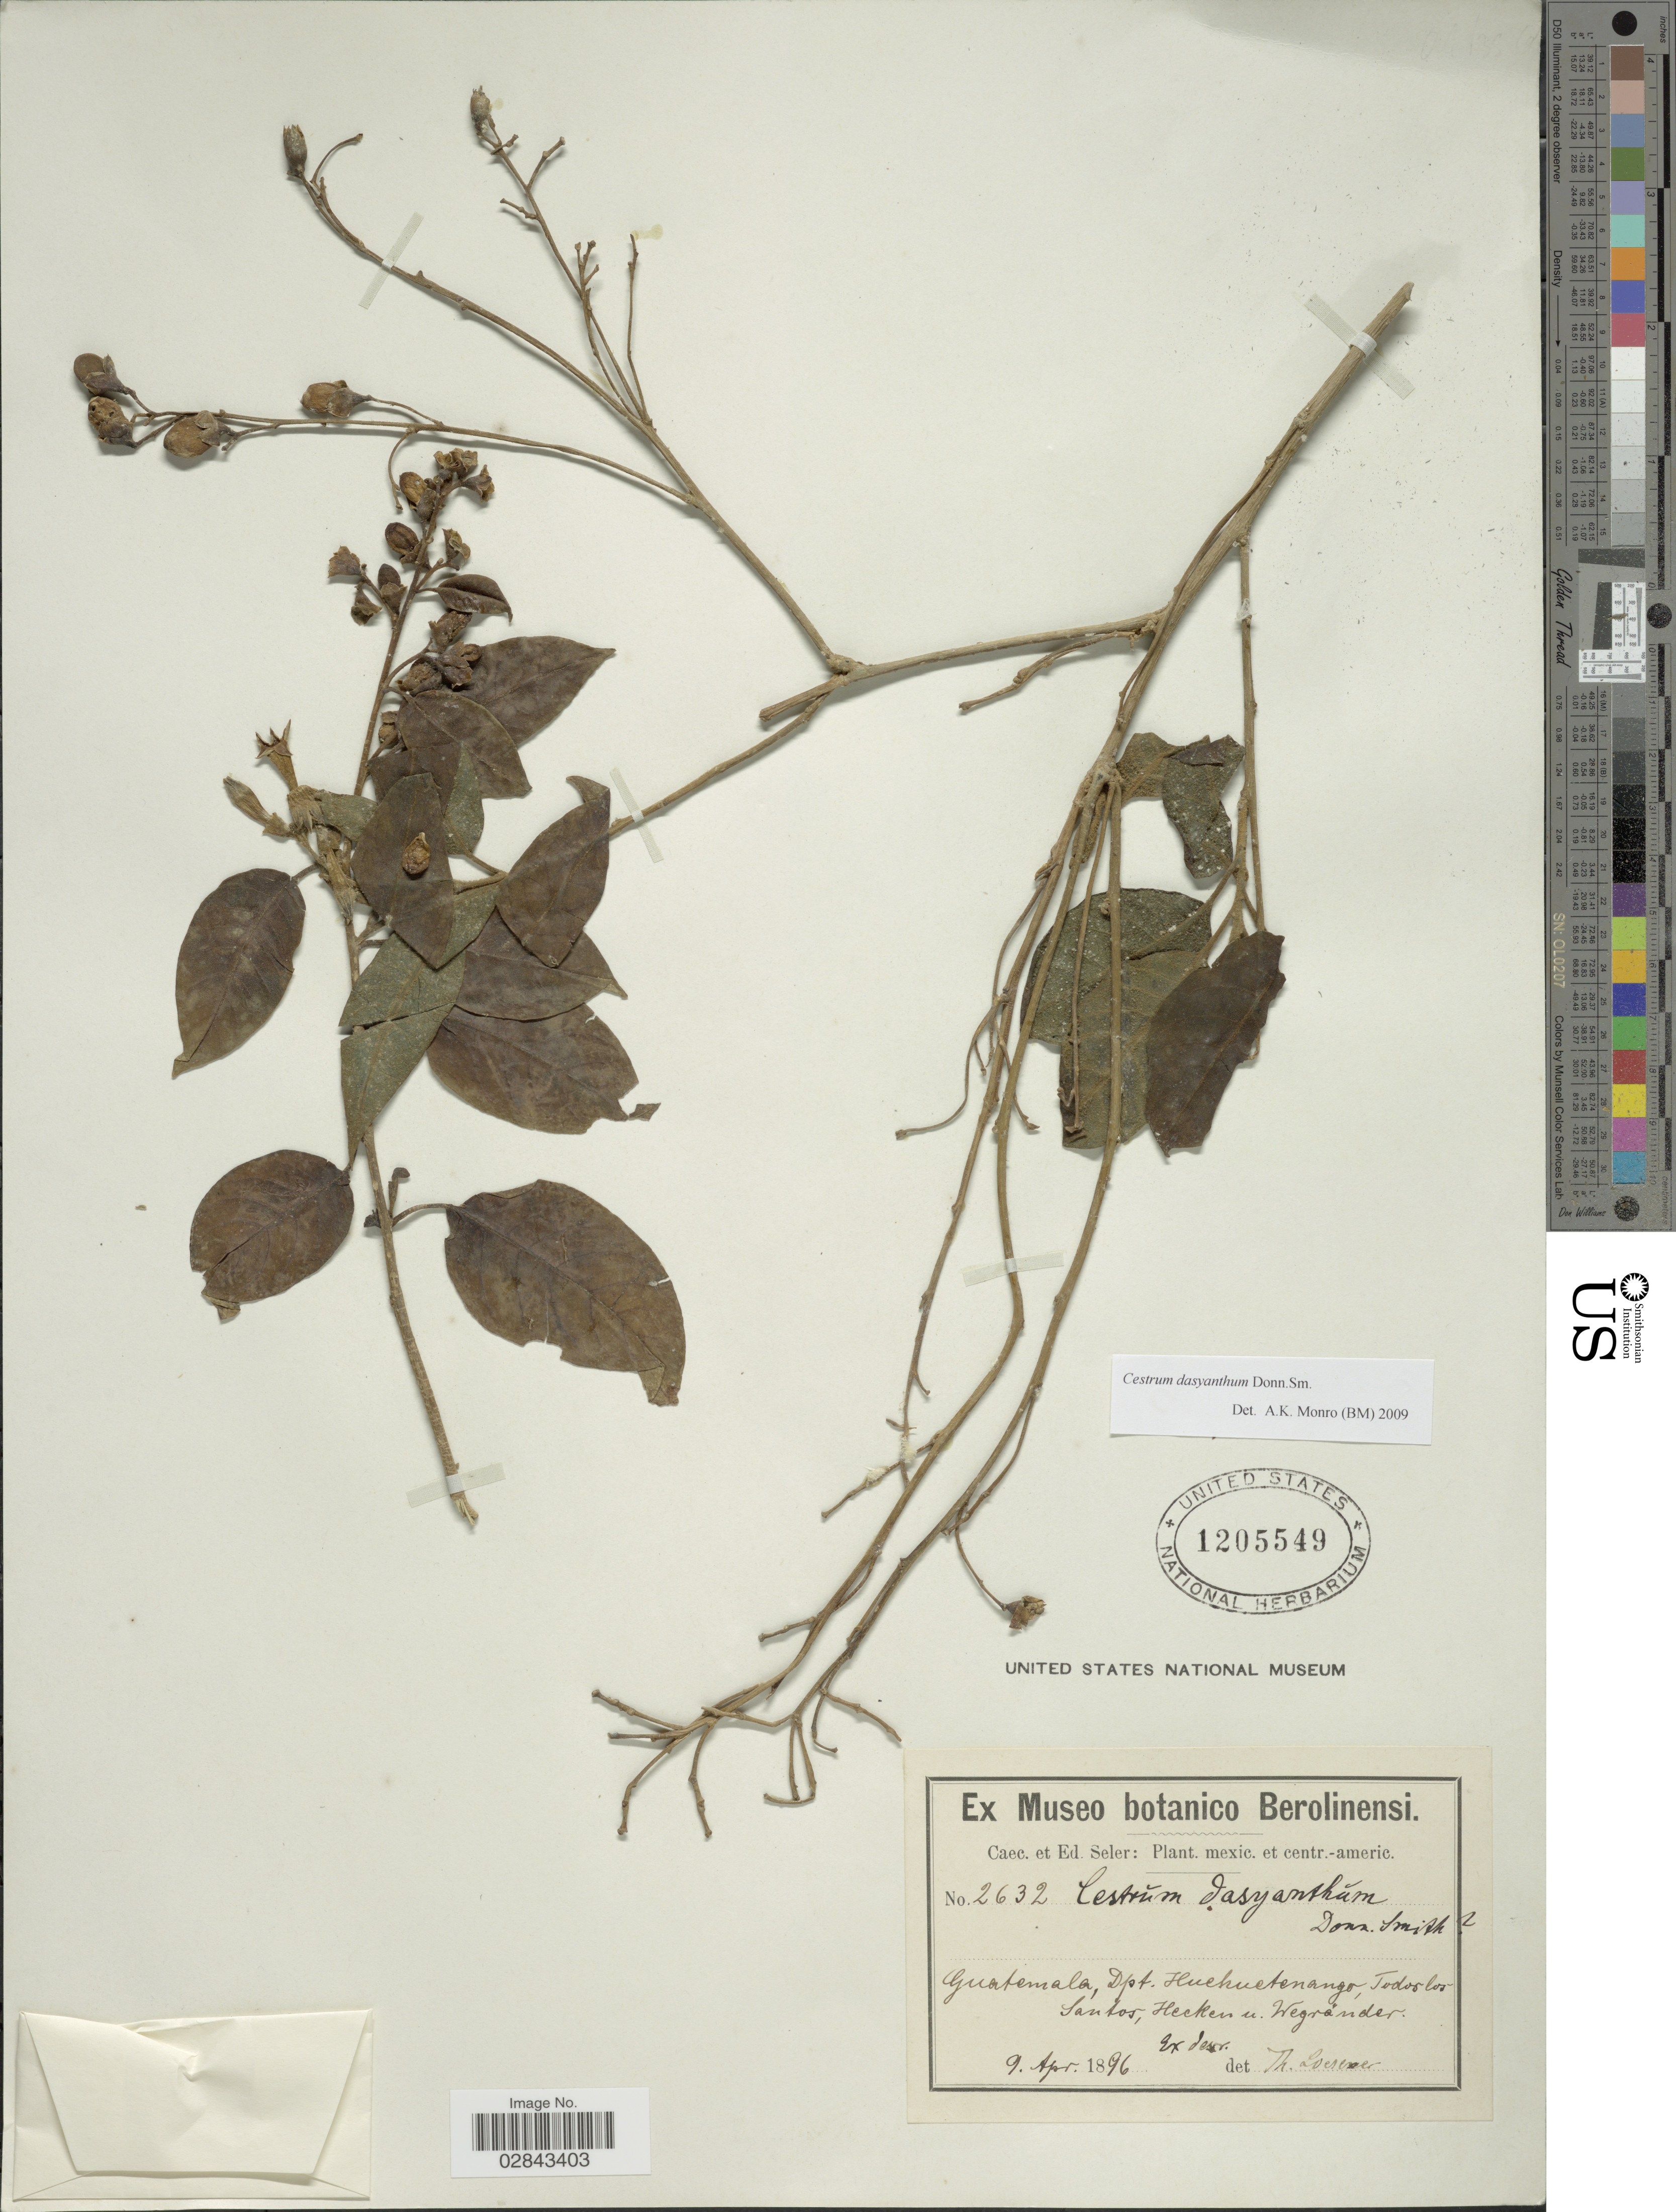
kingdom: Plantae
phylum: Tracheophyta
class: Magnoliopsida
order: Solanales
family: Solanaceae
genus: Cestrum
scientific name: Cestrum dasyanthum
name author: Donn. Sm.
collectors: C. Seler & E. G. Seler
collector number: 2632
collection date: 1896-04-09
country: Guatemala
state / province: Huehuetenango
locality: Dept. Huehuetenango, Todos los Santos, Hecken u. Wegrander.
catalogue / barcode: US 1205549